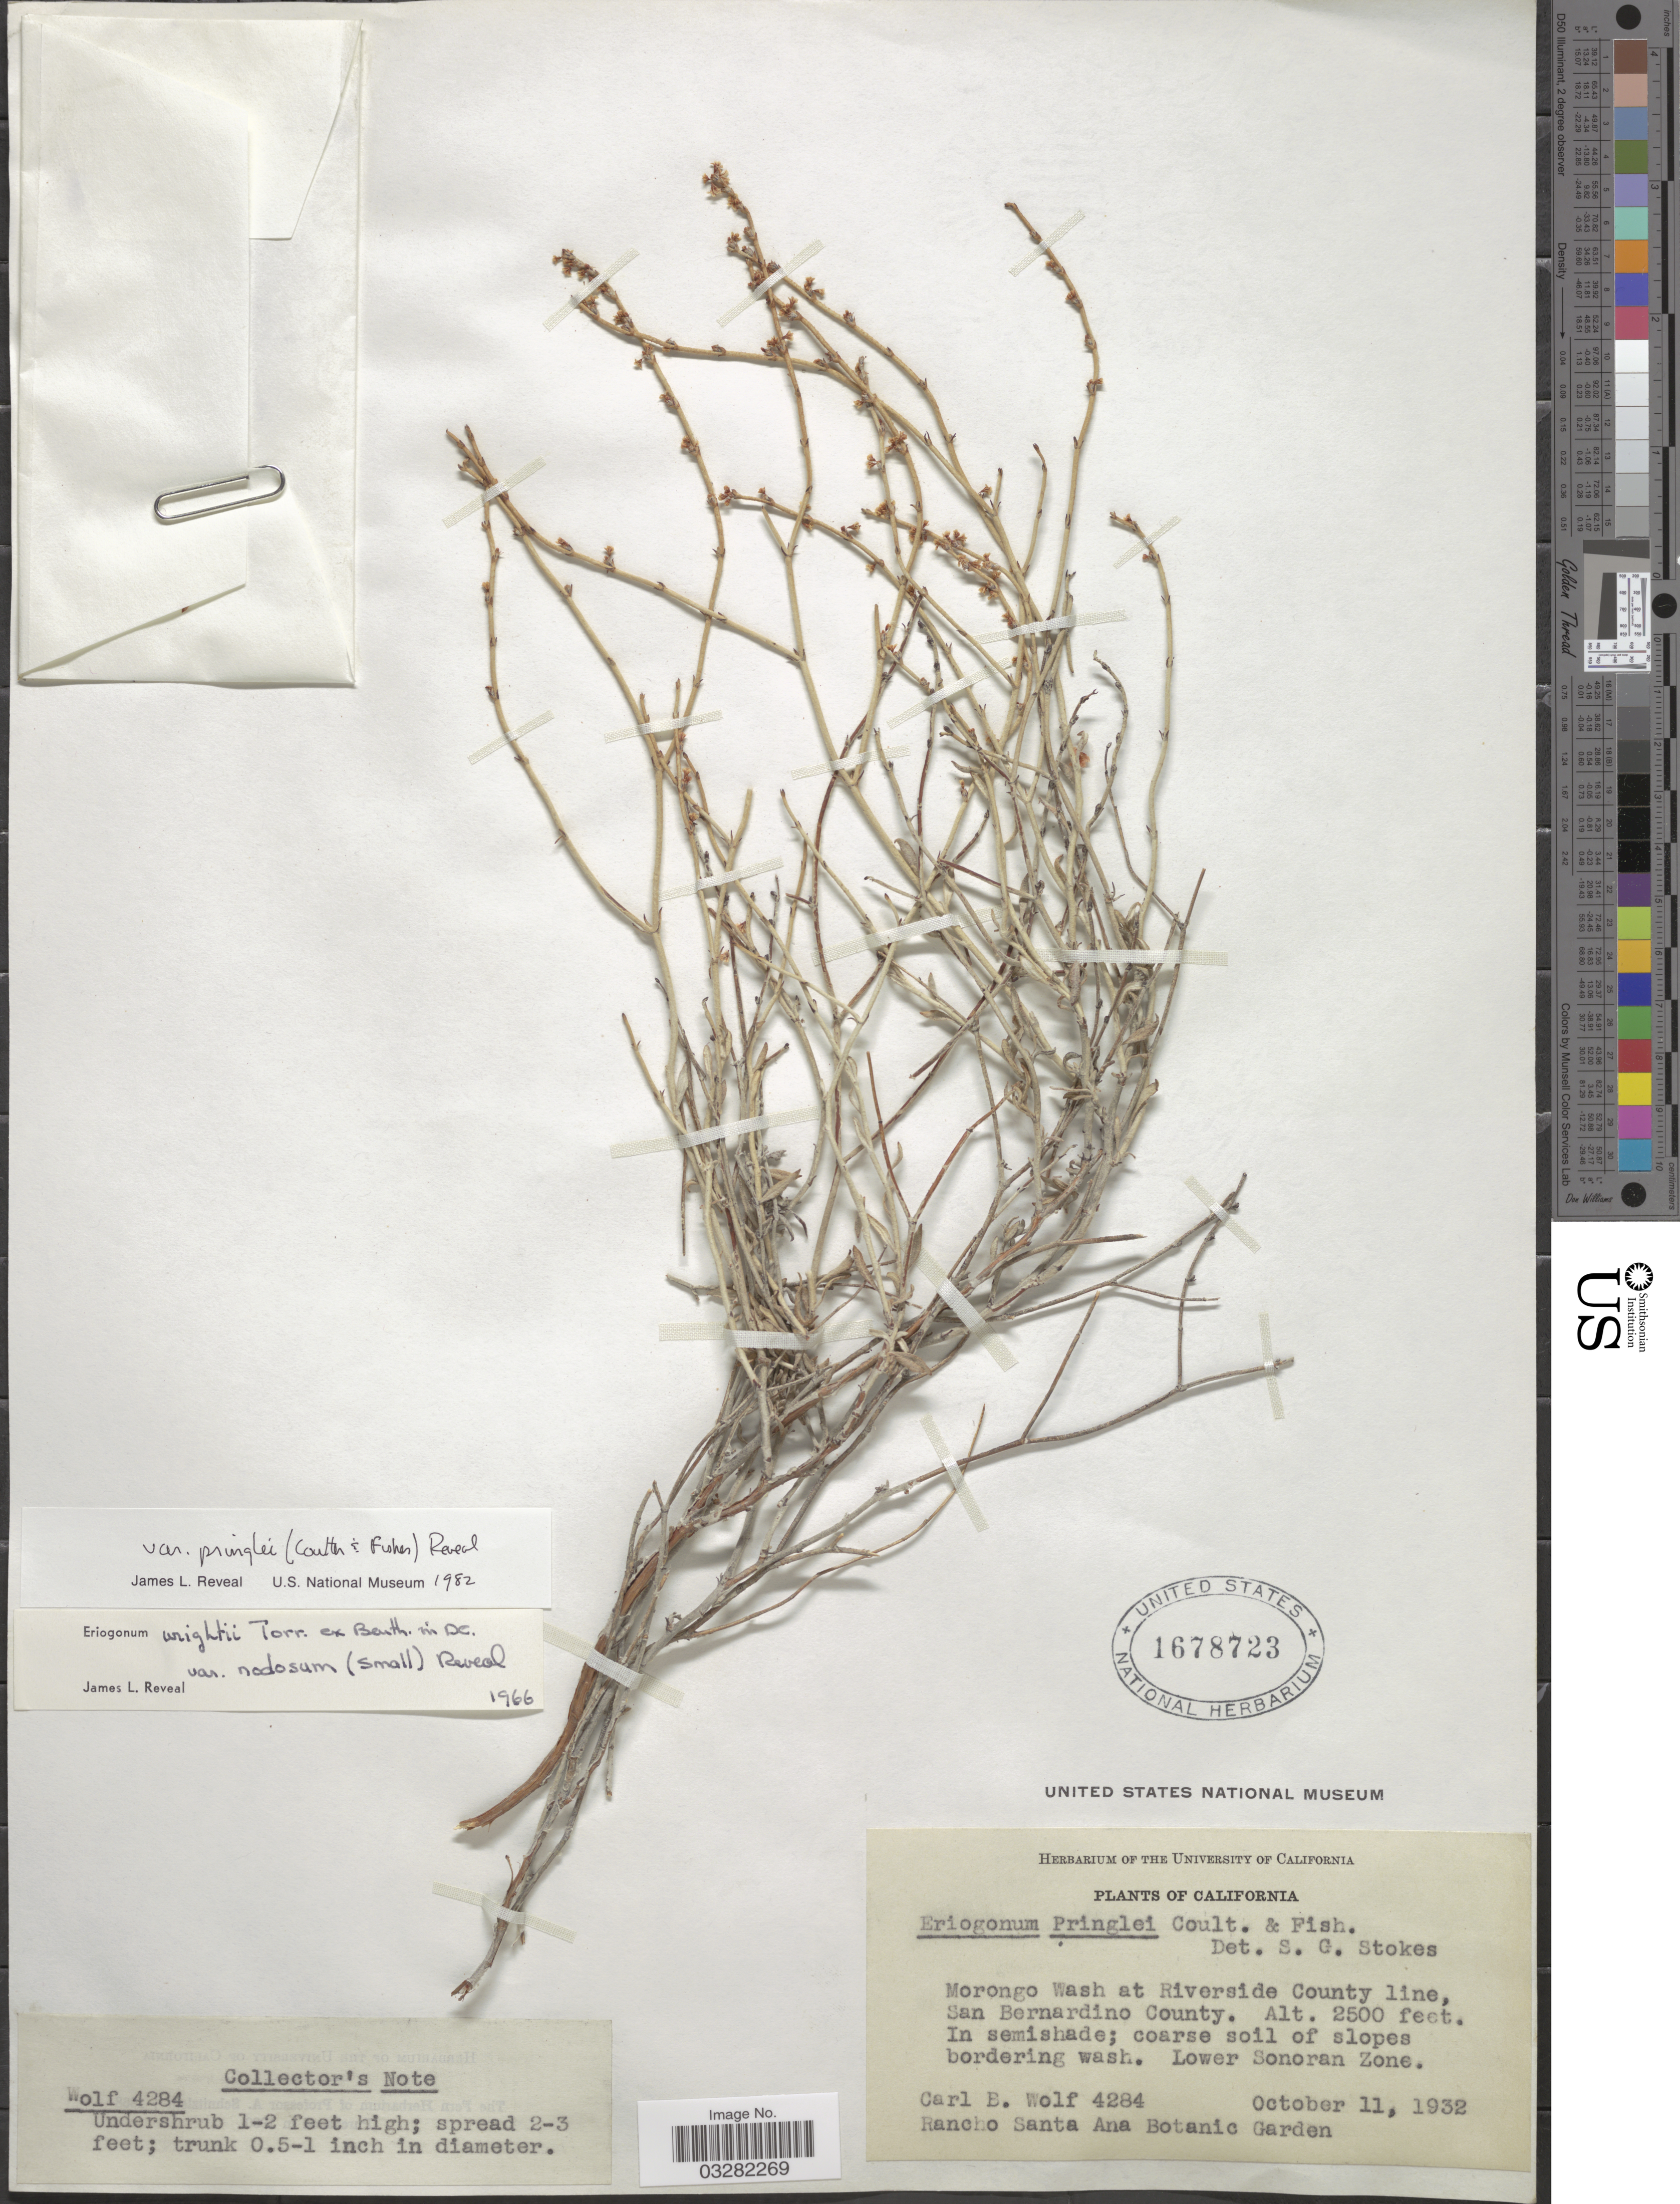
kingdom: Plantae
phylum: Tracheophyta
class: Magnoliopsida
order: Caryophyllales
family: Polygonaceae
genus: Eriogonum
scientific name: Eriogonum wrightii var. pringlei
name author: (J.M. Coult. & Fisher) Reveal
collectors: C. B. Wolf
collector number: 4284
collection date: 1932-10-11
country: United States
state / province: California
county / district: San Bernardino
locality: Morongo Wash at Riverside County line, San Bernardino County. Lower Sonoran Zone.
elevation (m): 762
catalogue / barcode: US 1678723